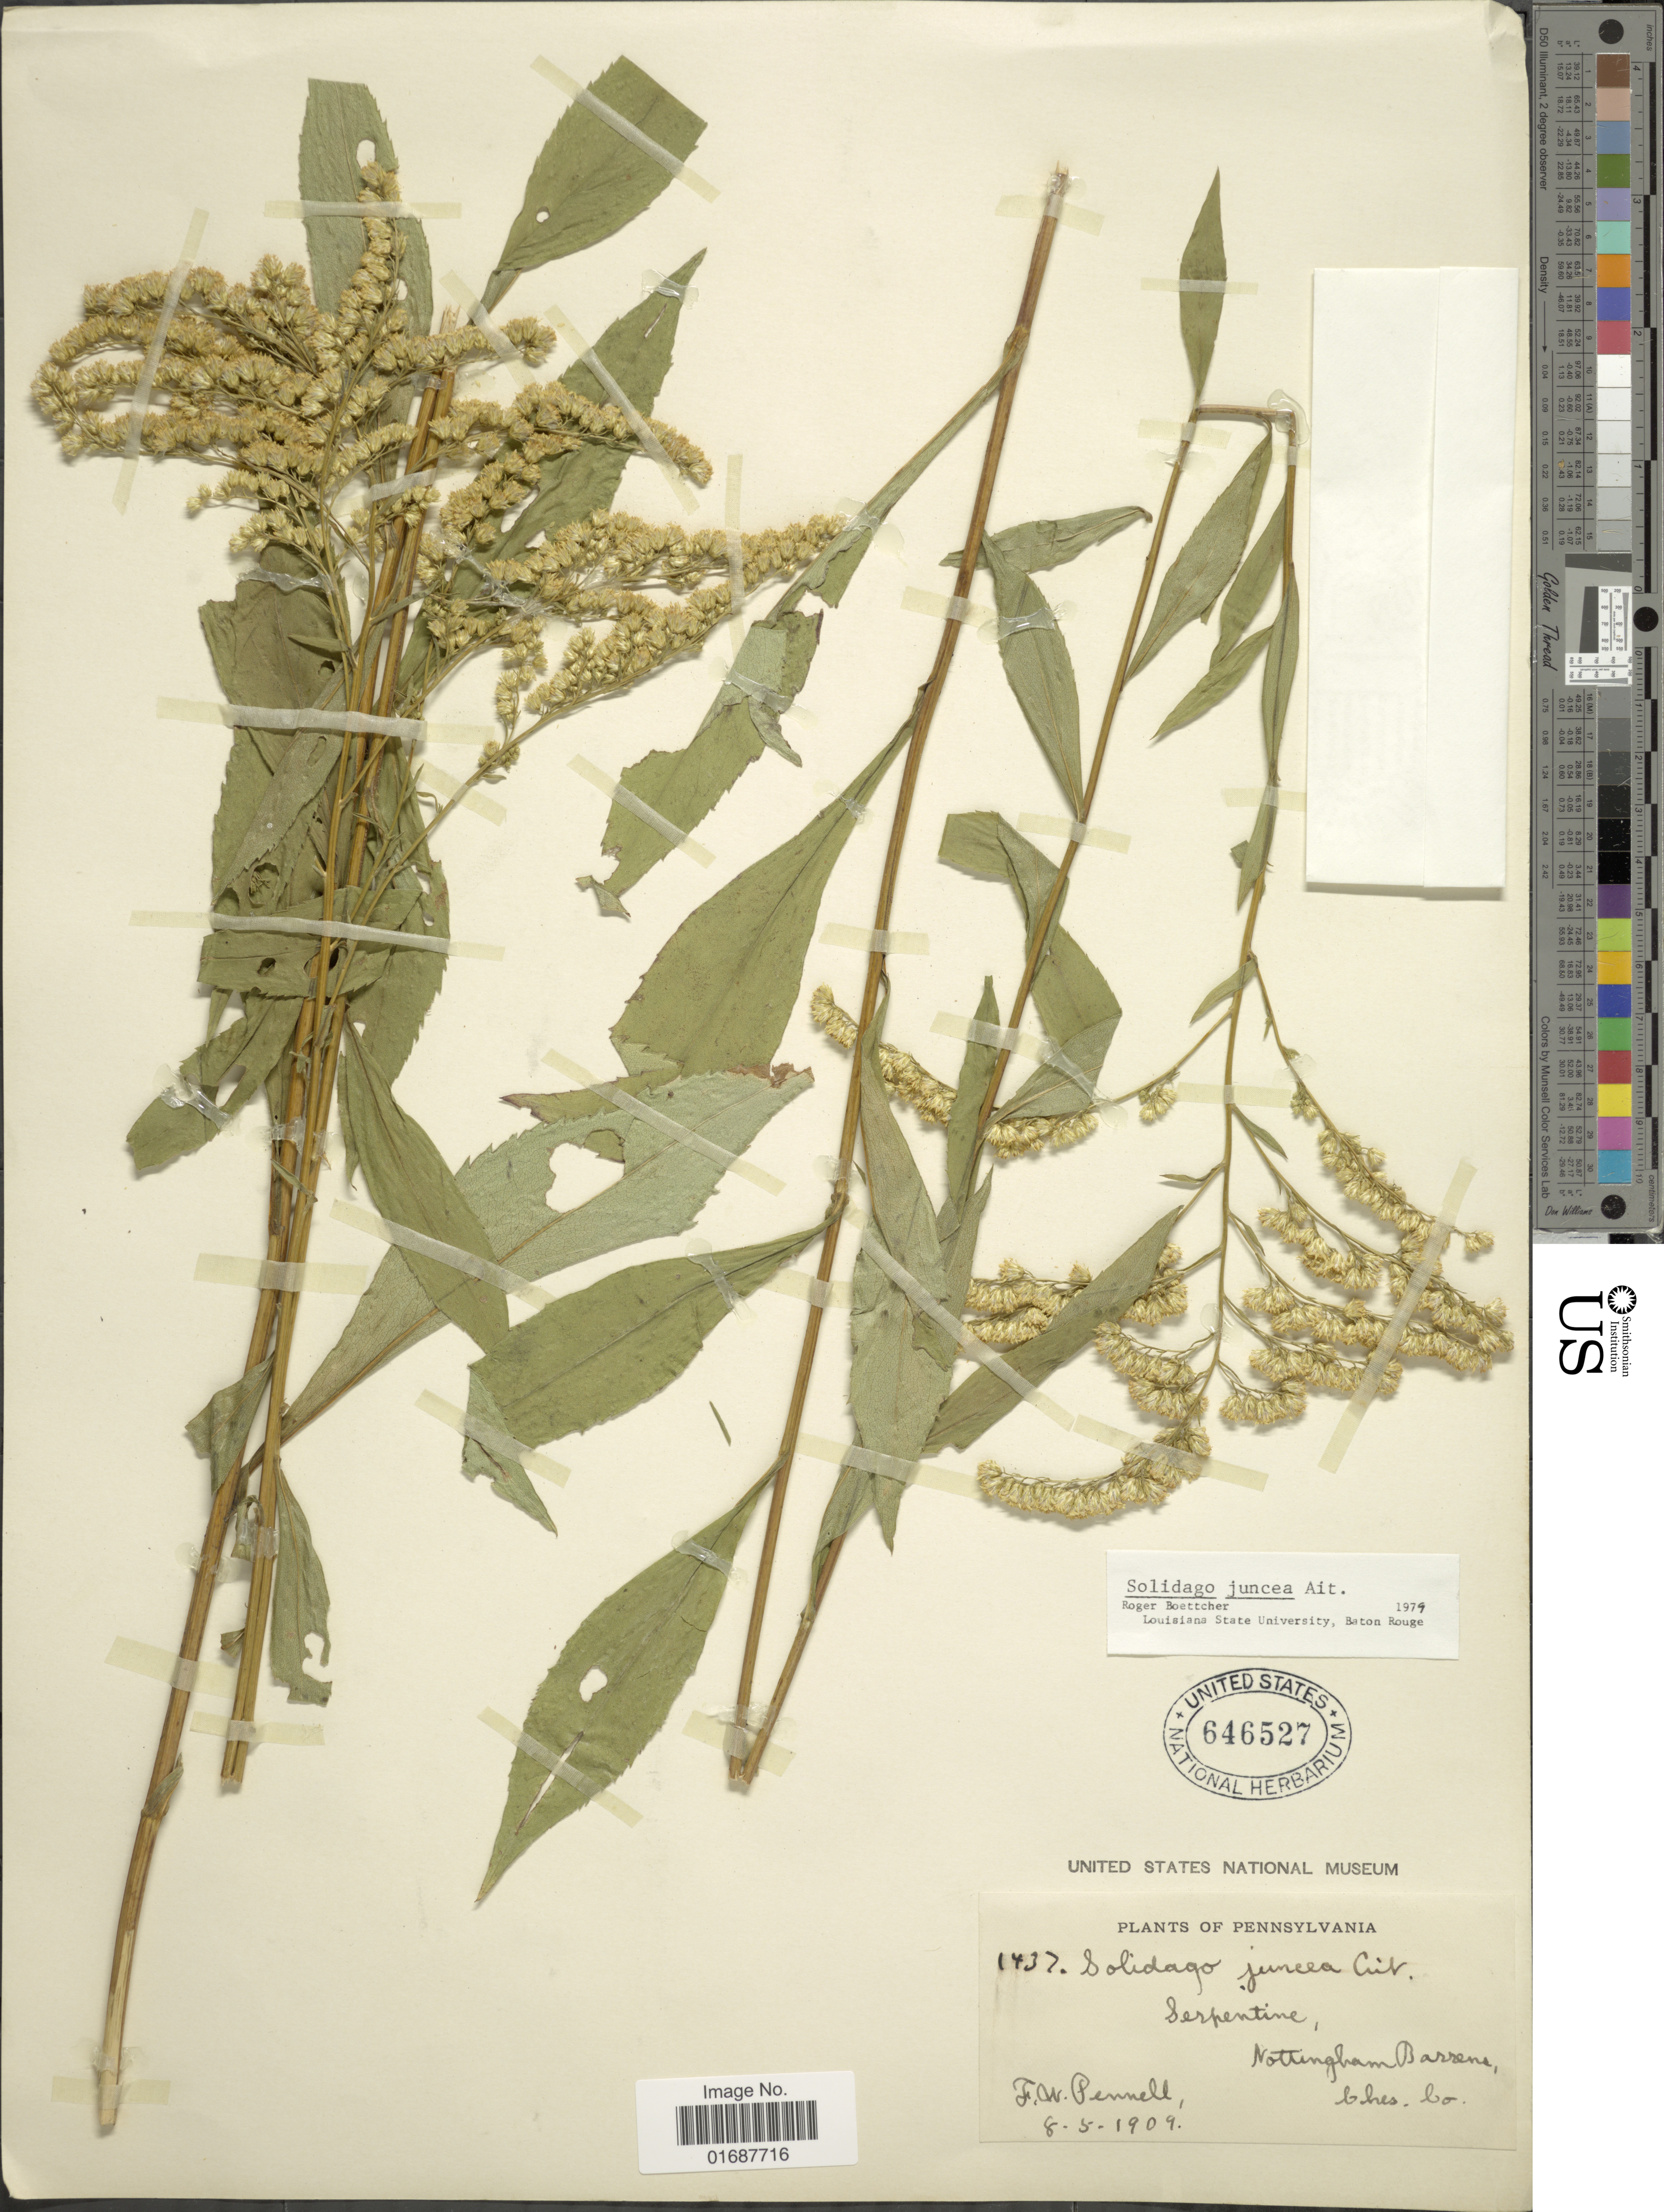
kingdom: Plantae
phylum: Tracheophyta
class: Magnoliopsida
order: Asterales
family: Asteraceae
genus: Solidago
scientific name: Solidago juncea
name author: Aiton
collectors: F. W. Pennell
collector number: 1437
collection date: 1909-08-05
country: United States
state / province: Pennsylvania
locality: Serpentine, Nottingham Barrens, Ches. Co.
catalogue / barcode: US 646527